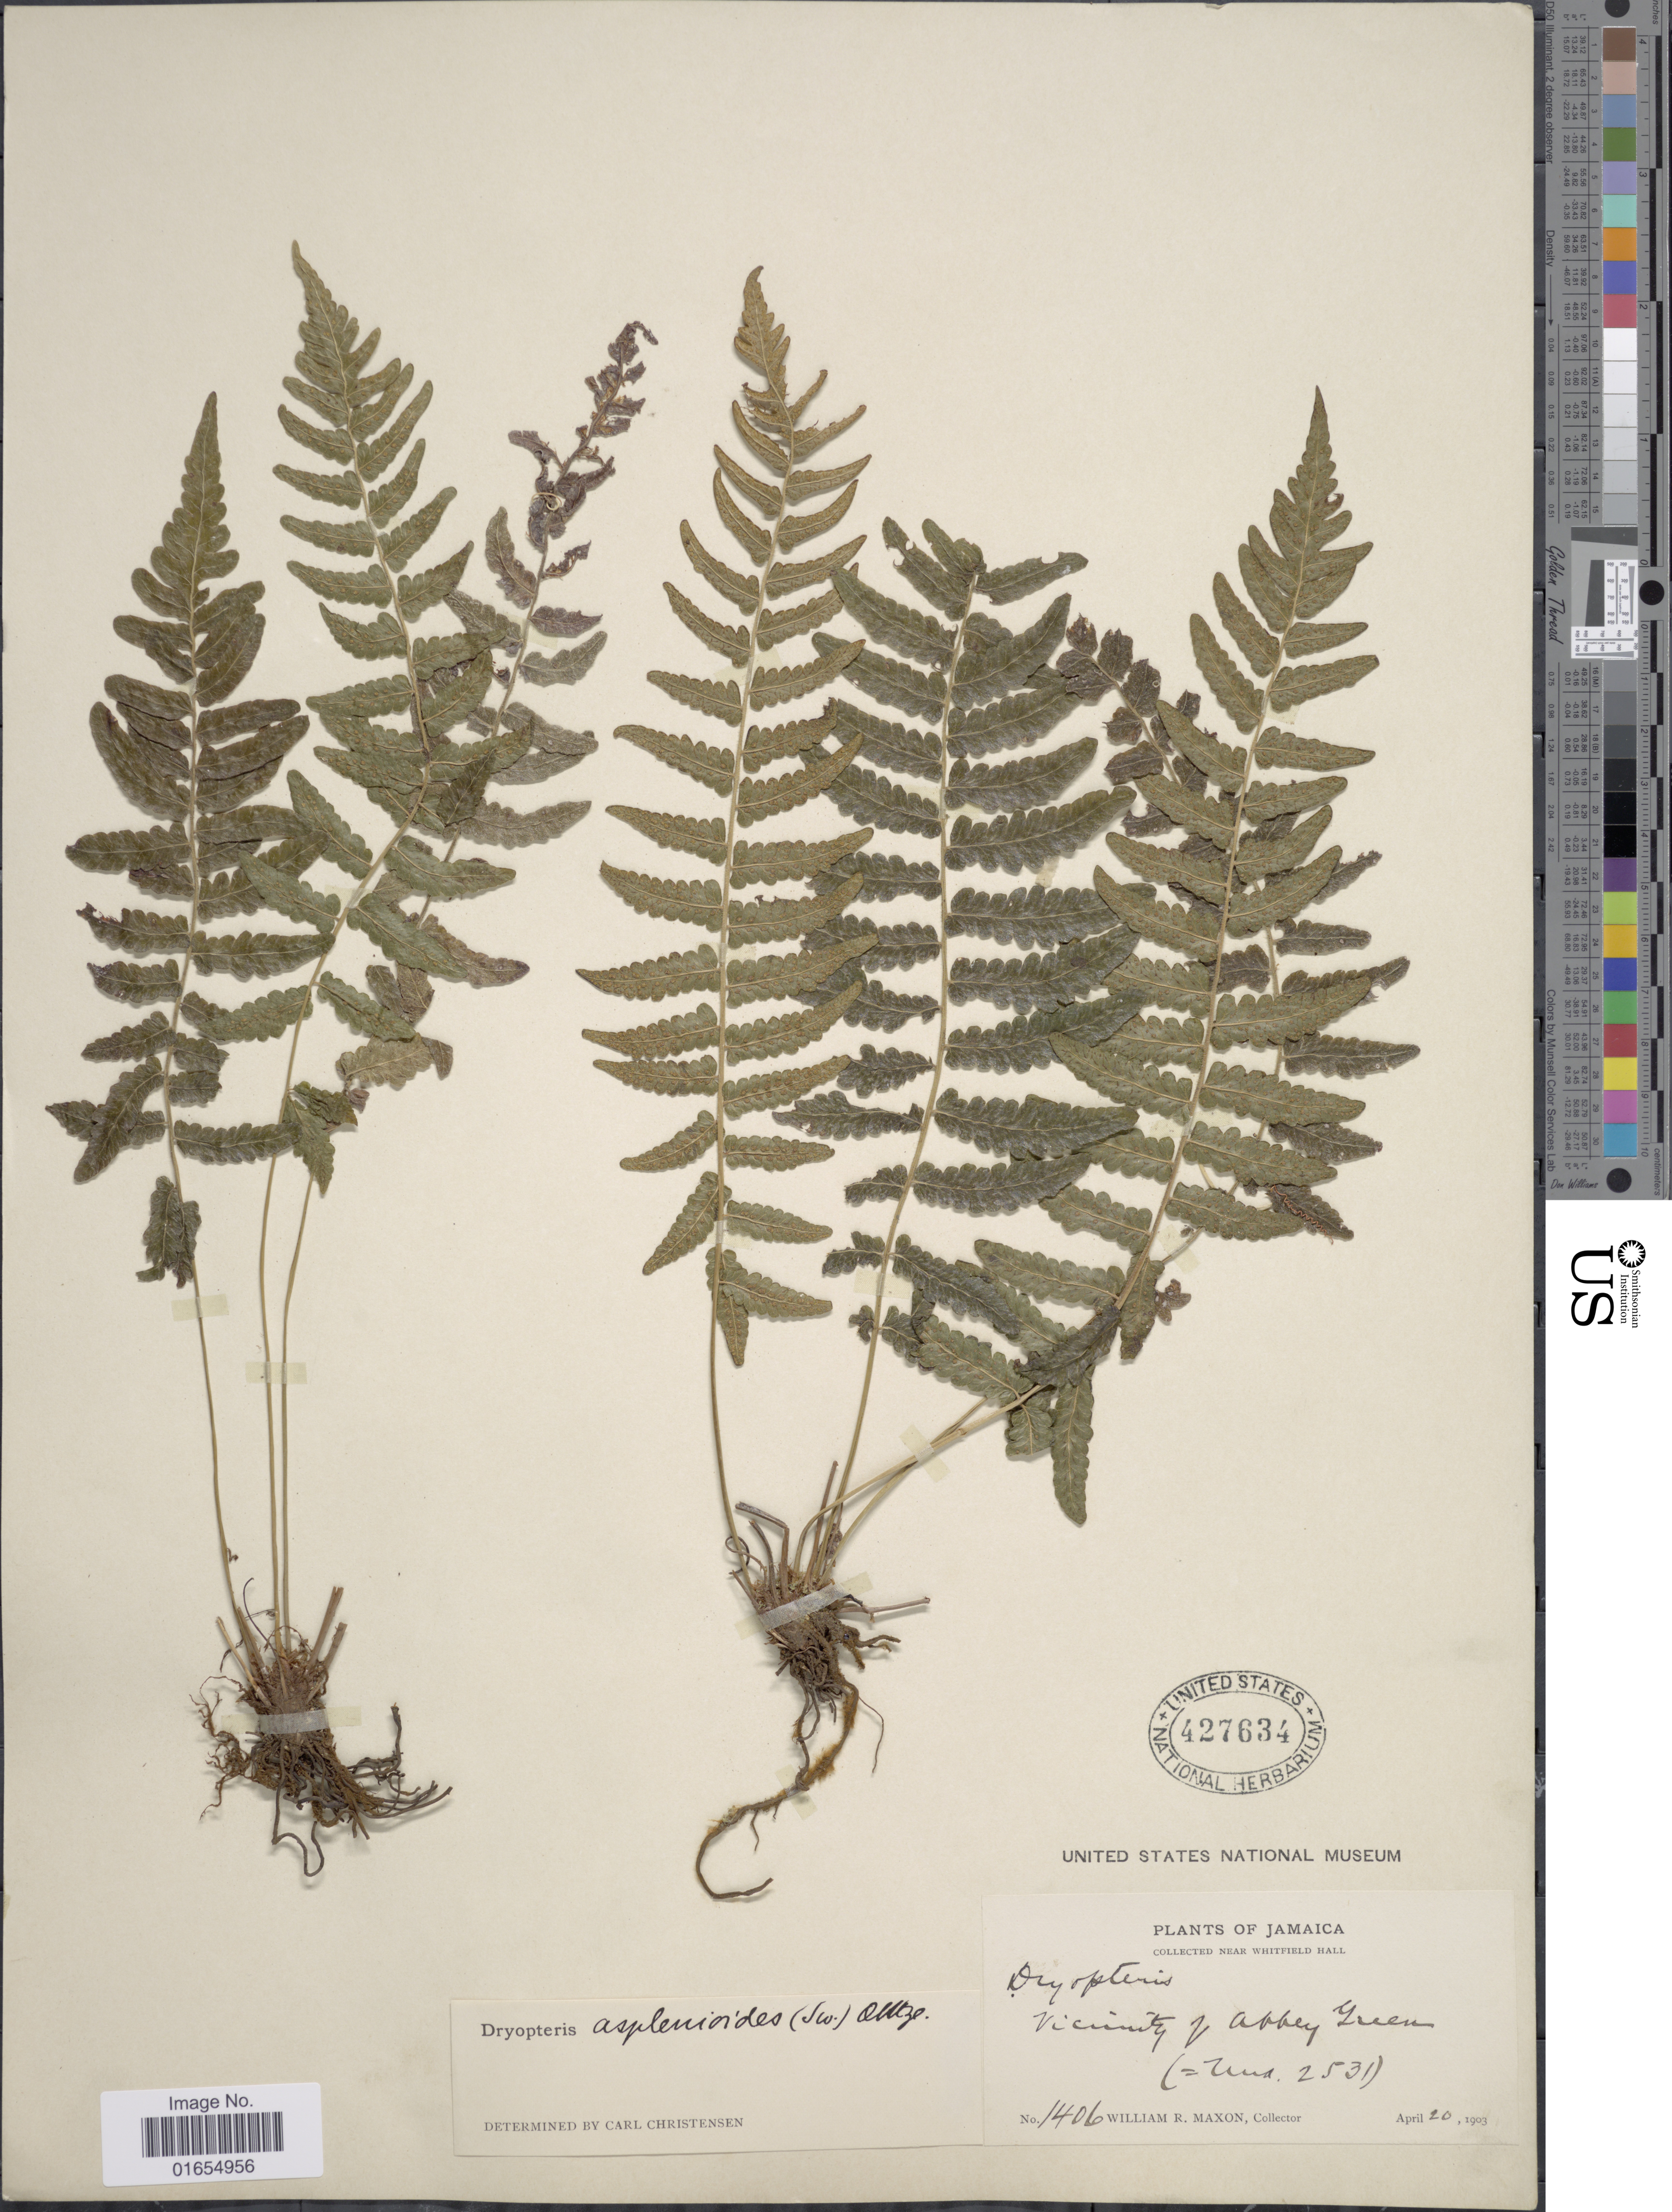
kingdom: Plantae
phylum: Tracheophyta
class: Polypodiopsida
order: Polypodiales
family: Thelypteridaceae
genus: Goniopteris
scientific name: Goniopteris retroflexa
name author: (L.) Pic. Serm.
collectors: W. R. Maxon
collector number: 1406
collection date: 1903-04-20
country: Jamaica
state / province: Saint Thomas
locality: Near Whitfield Hall. Vicinity of Abbey Green.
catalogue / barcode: US 427634